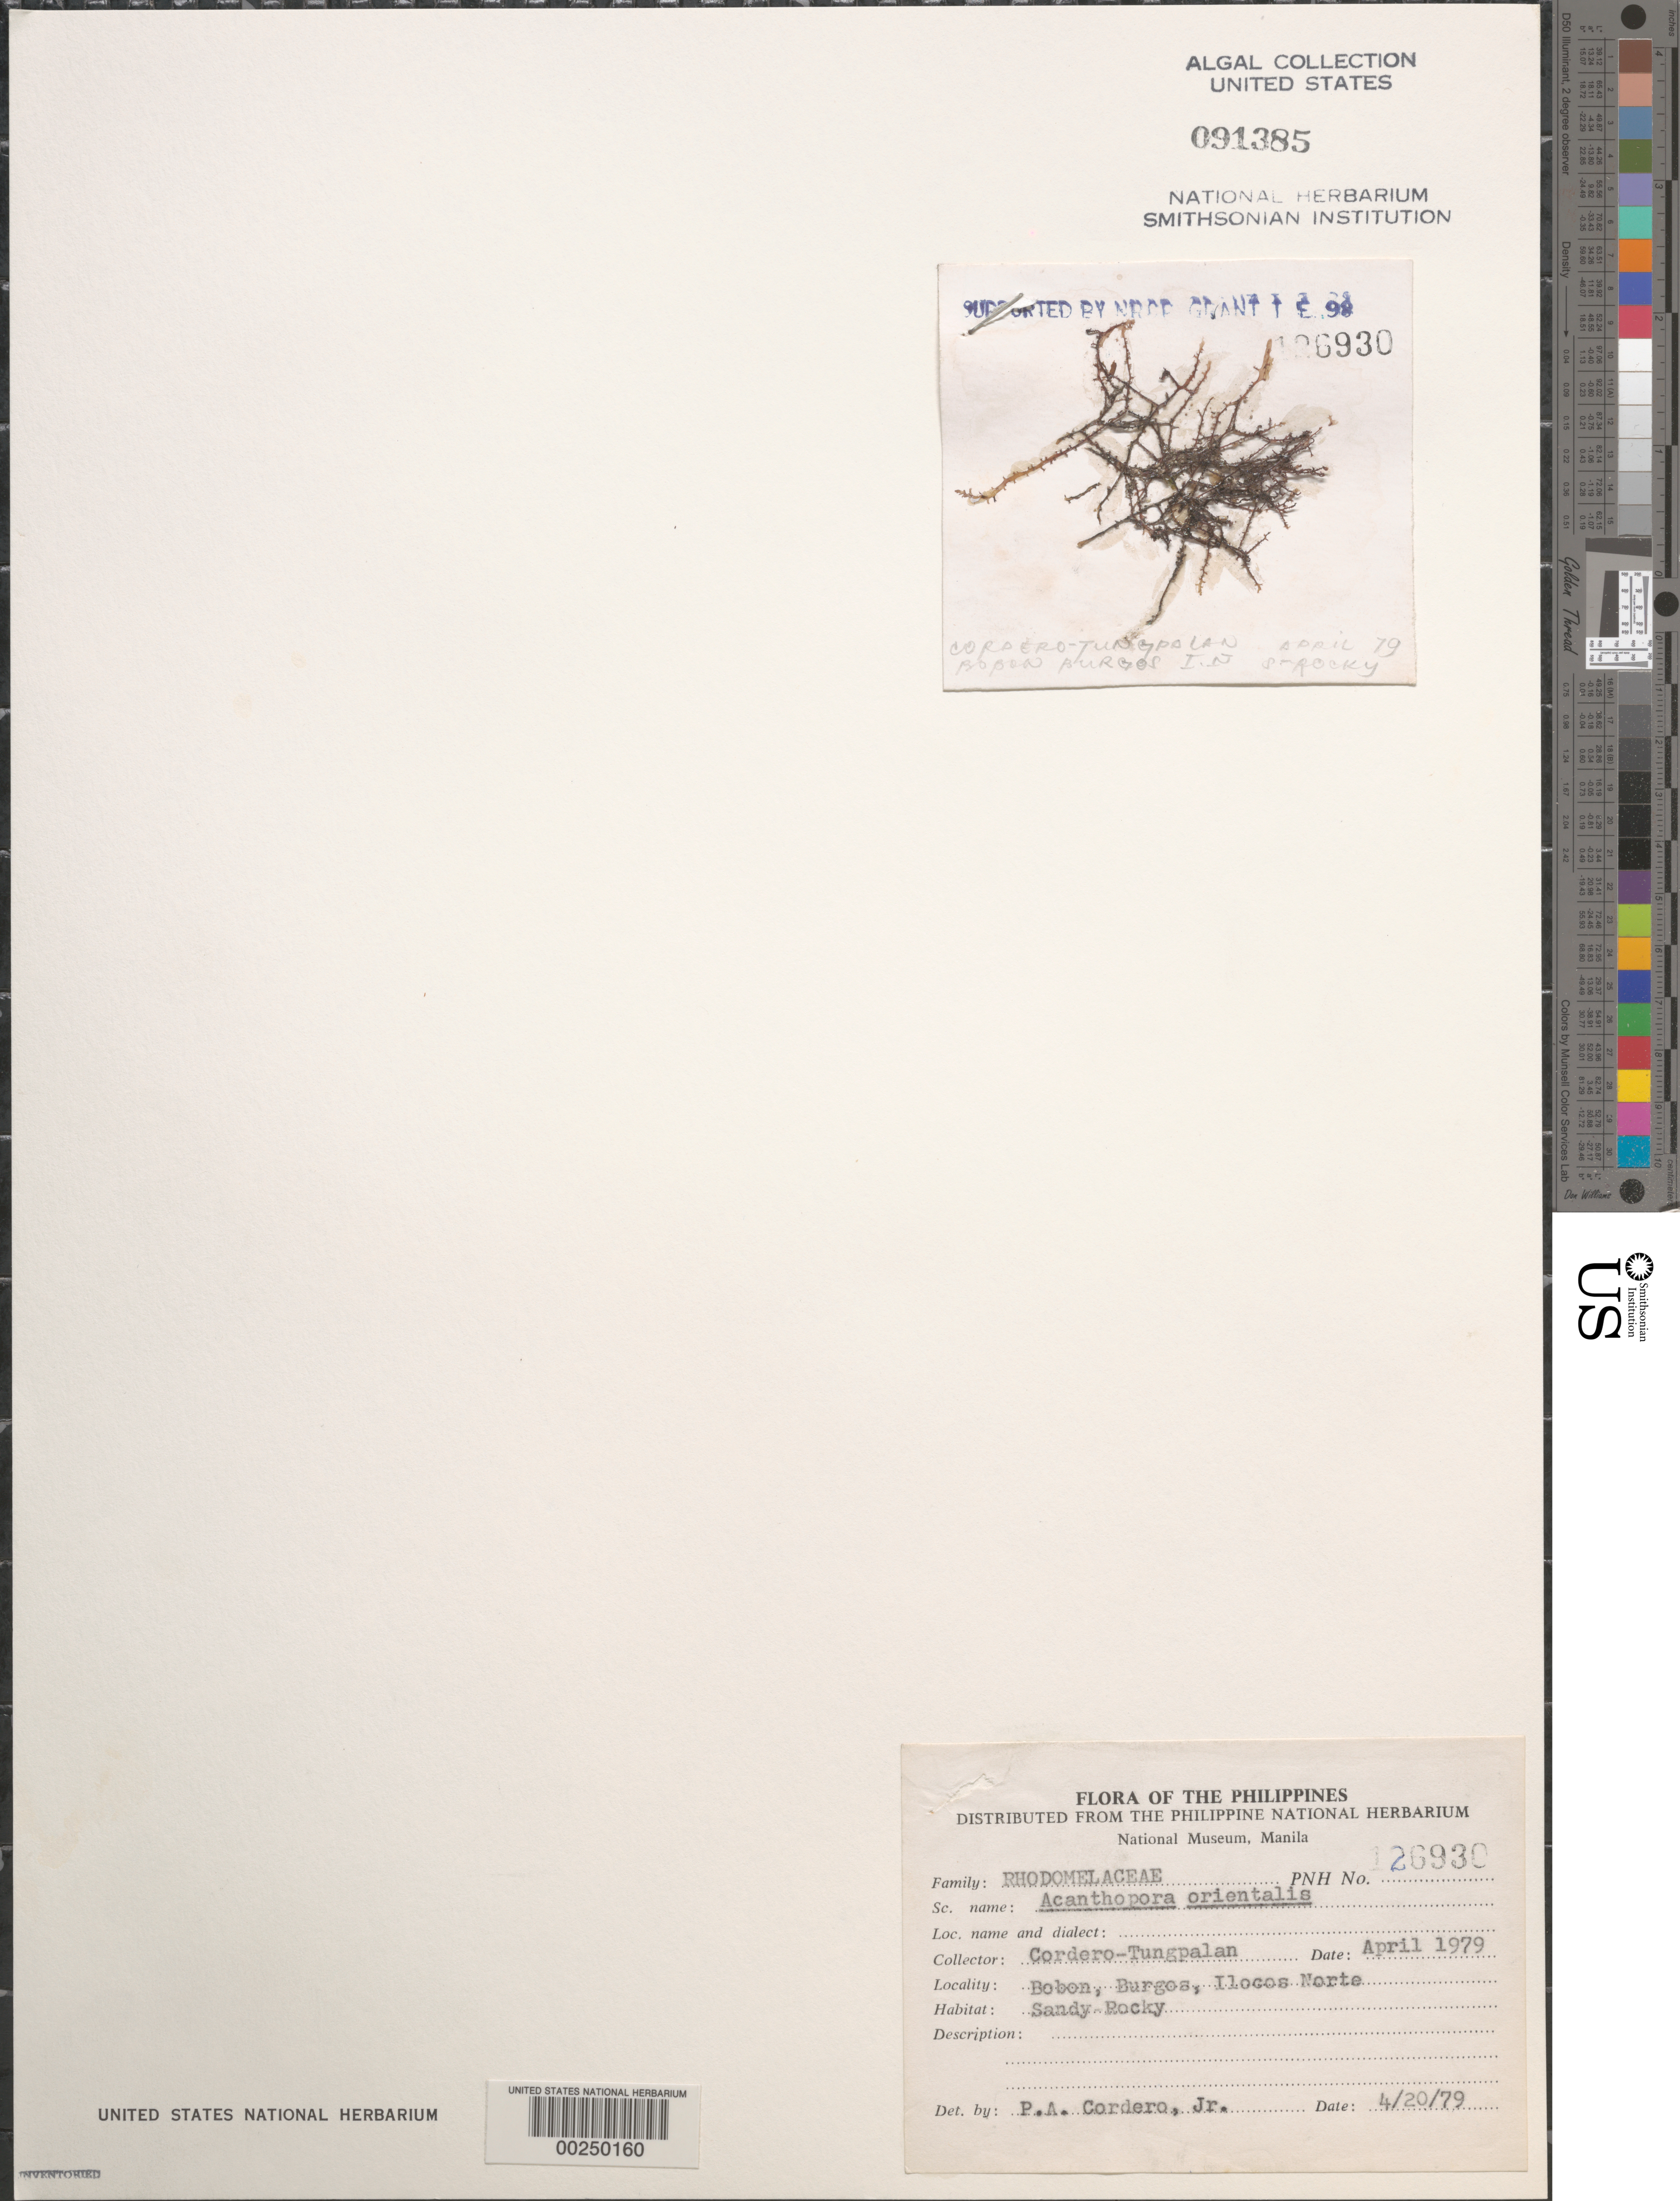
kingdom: Plantae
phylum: Rhodophyta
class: Florideophyceae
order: Ceramiales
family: Rhodomelaceae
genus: Acanthophora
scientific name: Acanthophora spicifera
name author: (Vahl) Børgesen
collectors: P. A. Cordero & A. Tungpalan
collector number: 126930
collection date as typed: Apr 1979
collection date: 1979-04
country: Philippines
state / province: Ilocos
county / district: Ilocos Norte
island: Luzon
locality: Bobon, Burgos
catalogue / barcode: US 91385